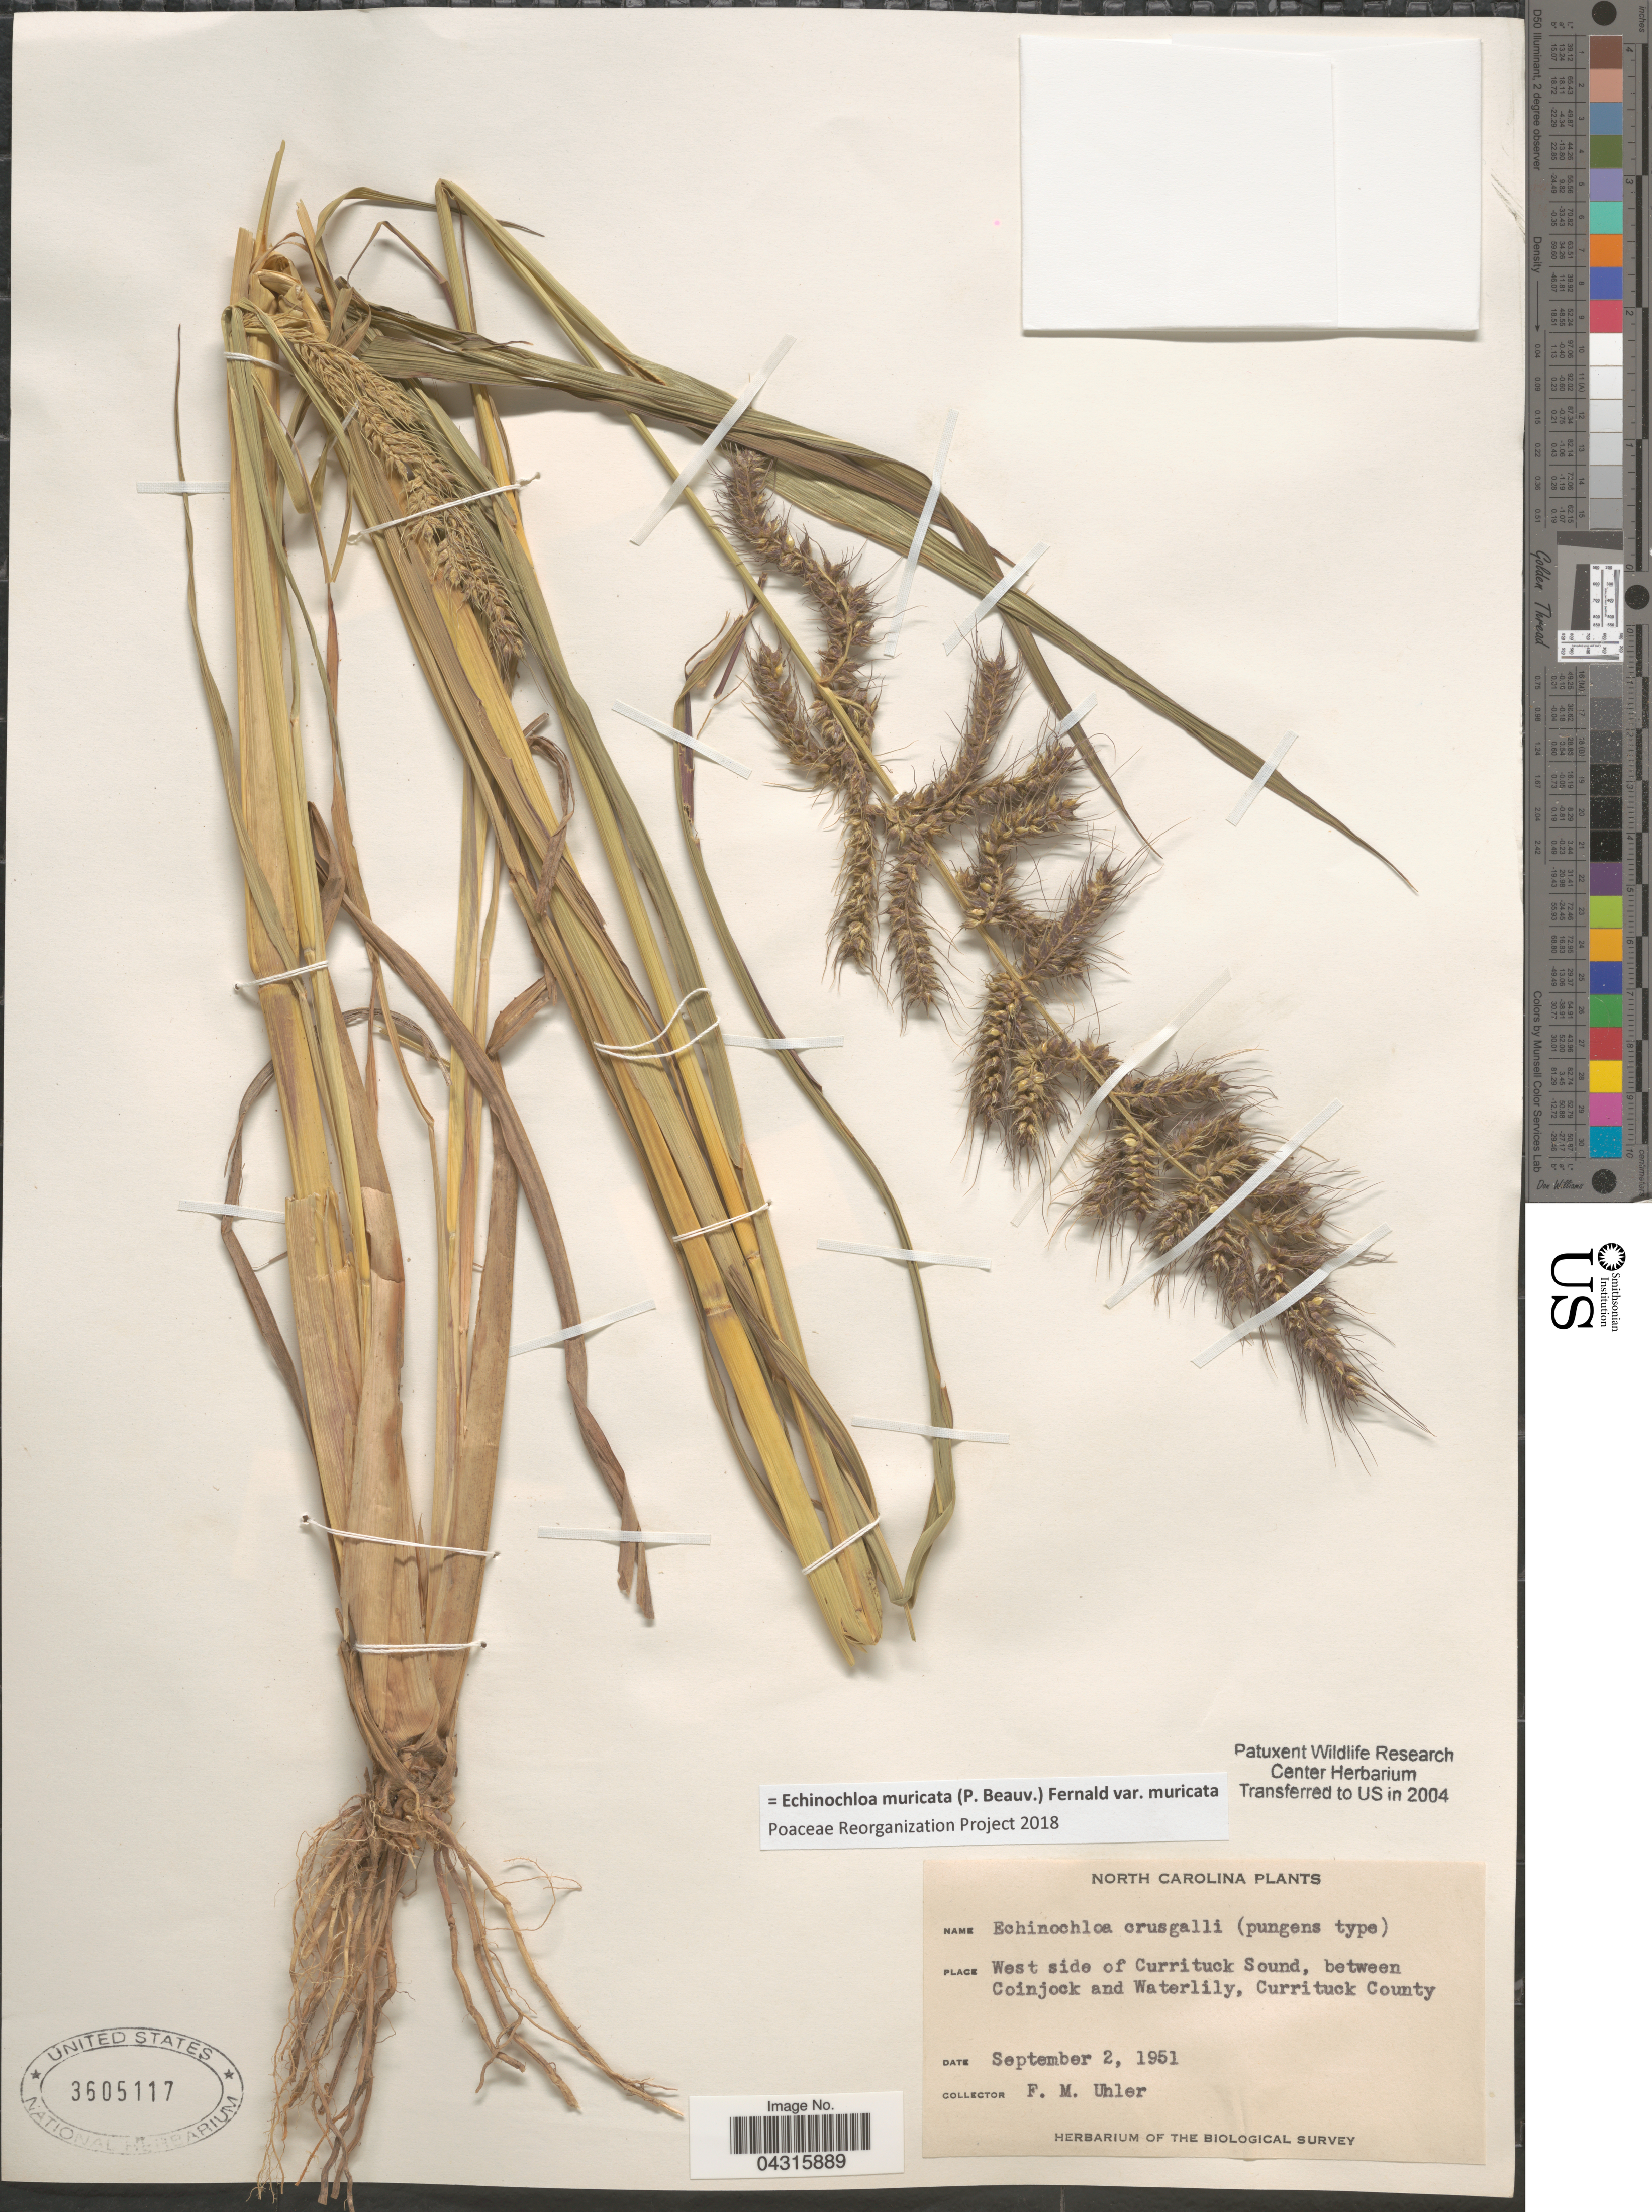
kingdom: Plantae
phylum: Tracheophyta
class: Liliopsida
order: Poales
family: Poaceae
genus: Echinochloa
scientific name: Echinochloa muricata var. muricata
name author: (P. Beauv.) Fernald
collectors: F. M. Uhler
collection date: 1951-09-02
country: United States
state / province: North Carolina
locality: West side of Currituck Sound, between Coinjock and Waterlily, Currituck County. The Biological Survey.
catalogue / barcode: US 3605117